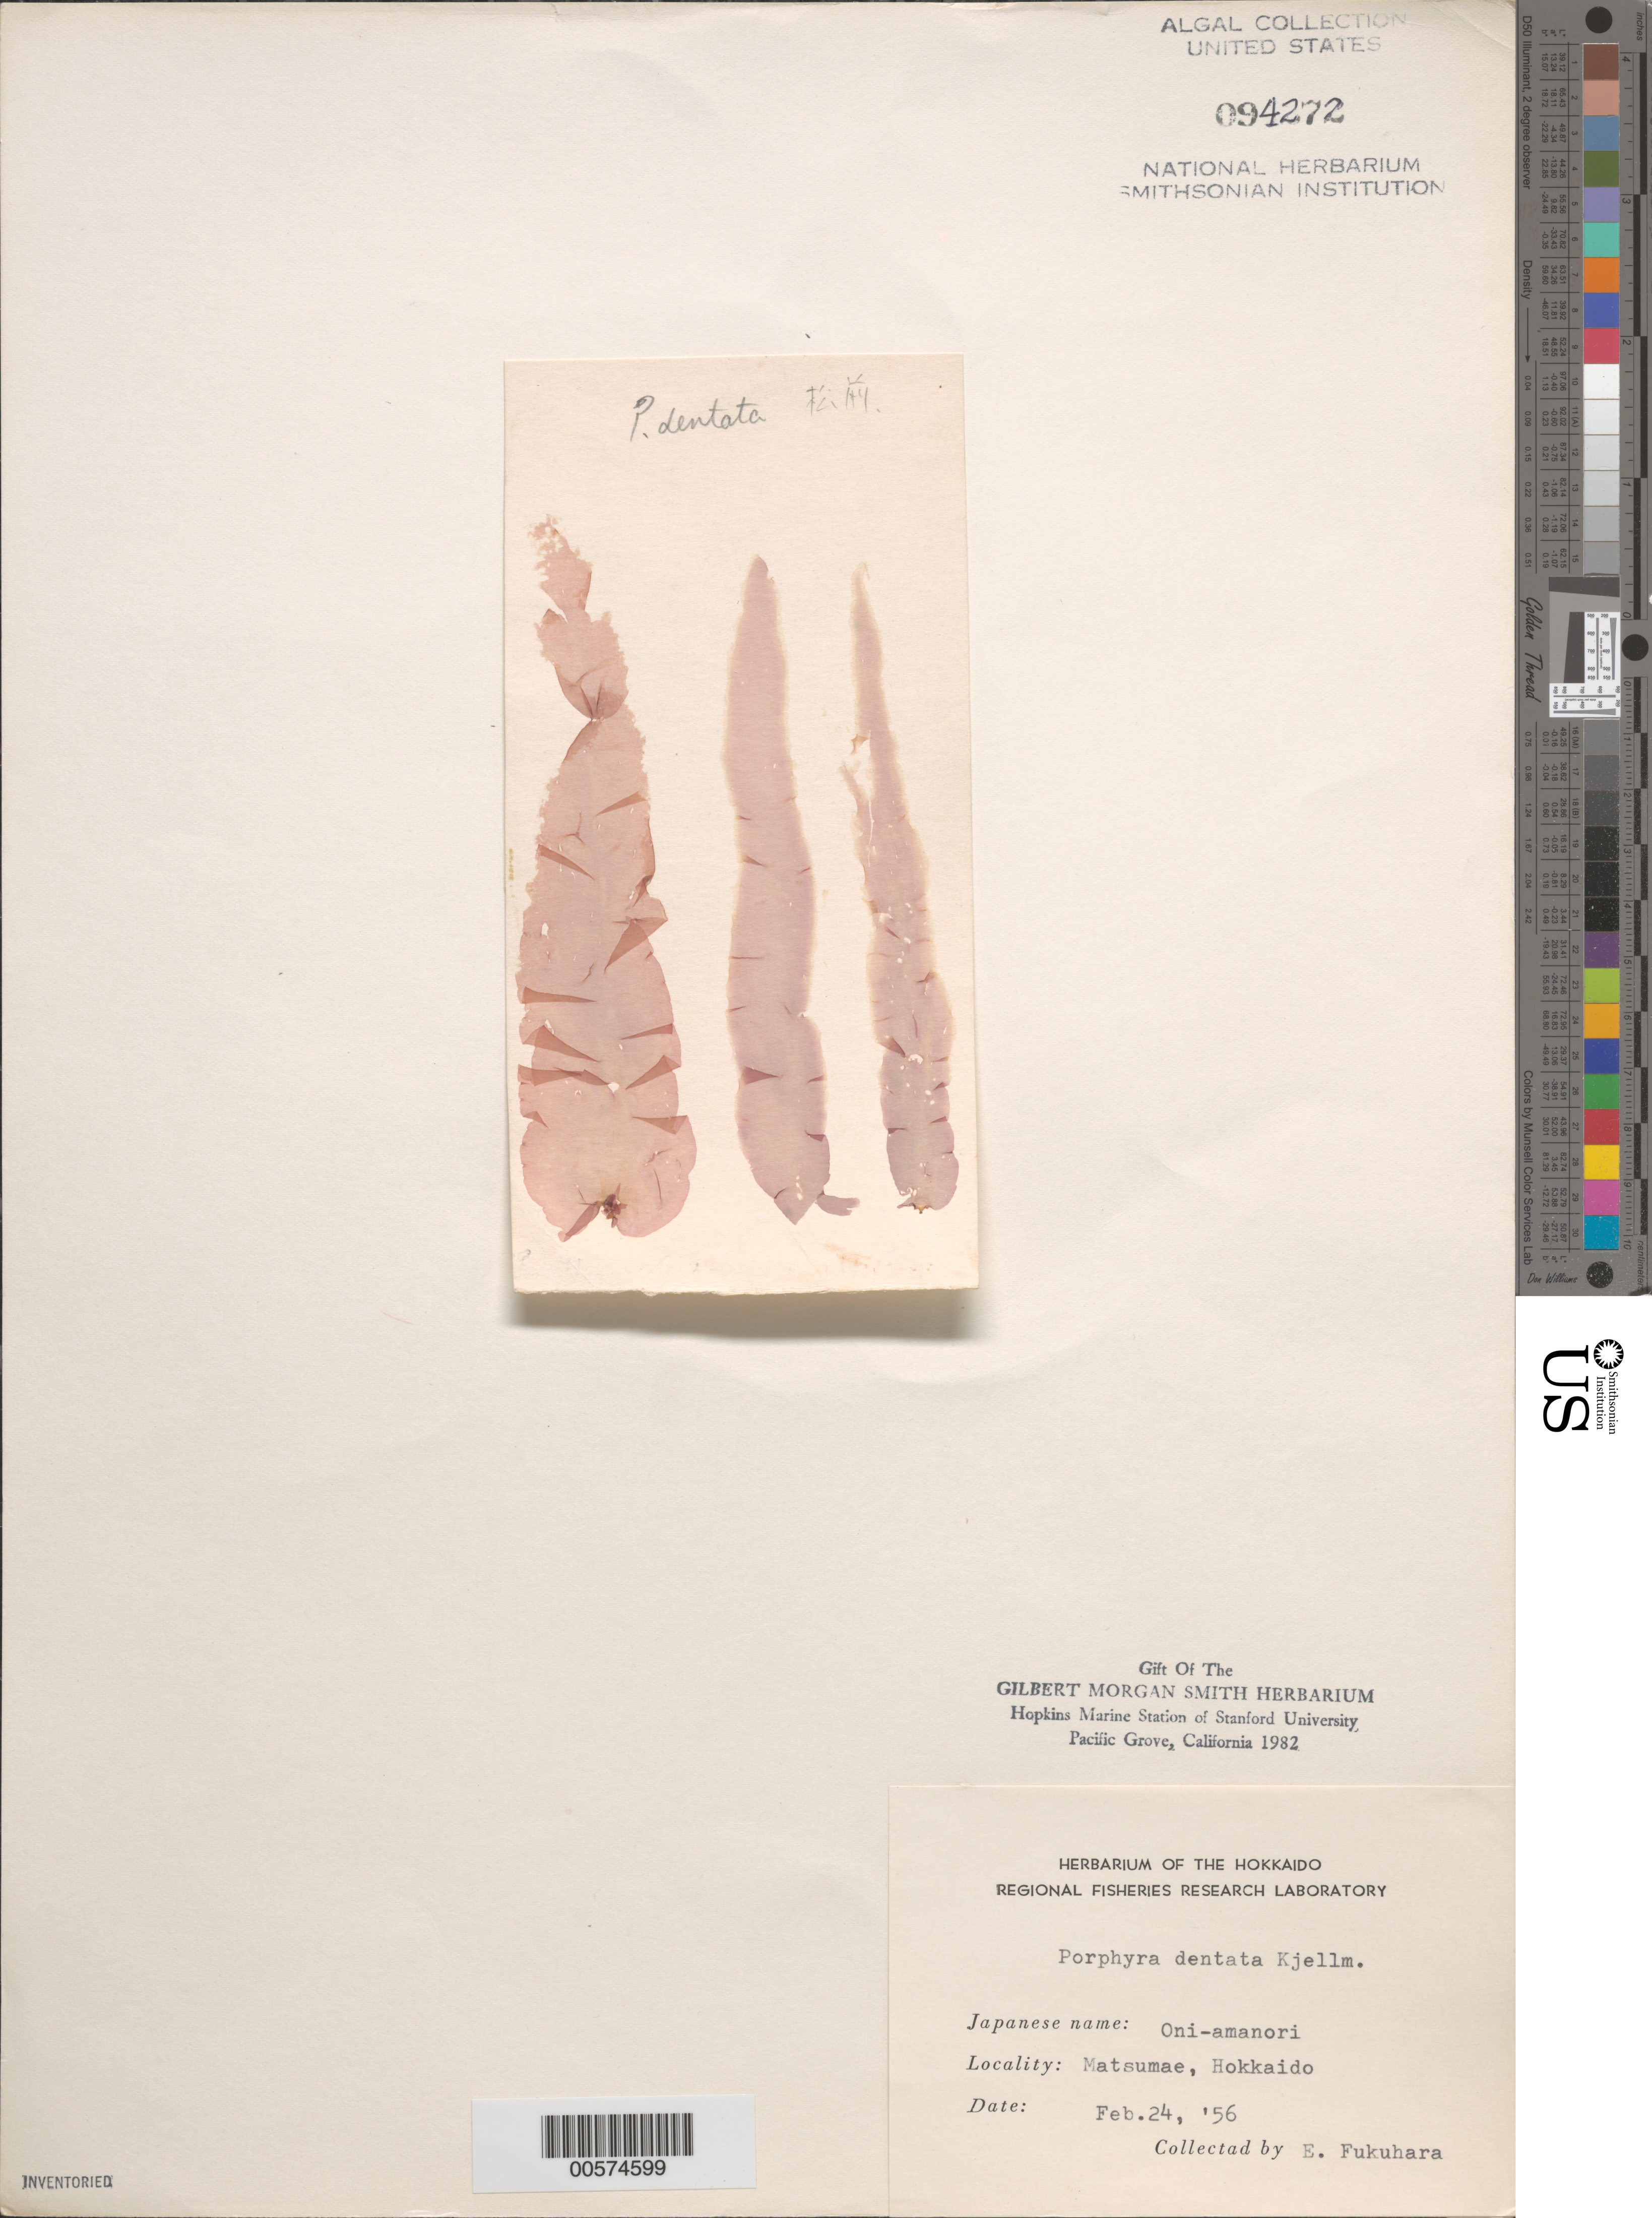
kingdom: Plantae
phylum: Rhodophyta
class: Bangiophyceae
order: Bangiales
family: Bangiaceae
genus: Porphyra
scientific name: Porphyra dentata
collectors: E. Fukuhara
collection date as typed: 24 Feb 1956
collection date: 1956-02-24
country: Japan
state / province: Hokkaido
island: Hokkaido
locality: Matsumae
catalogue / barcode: US 94272